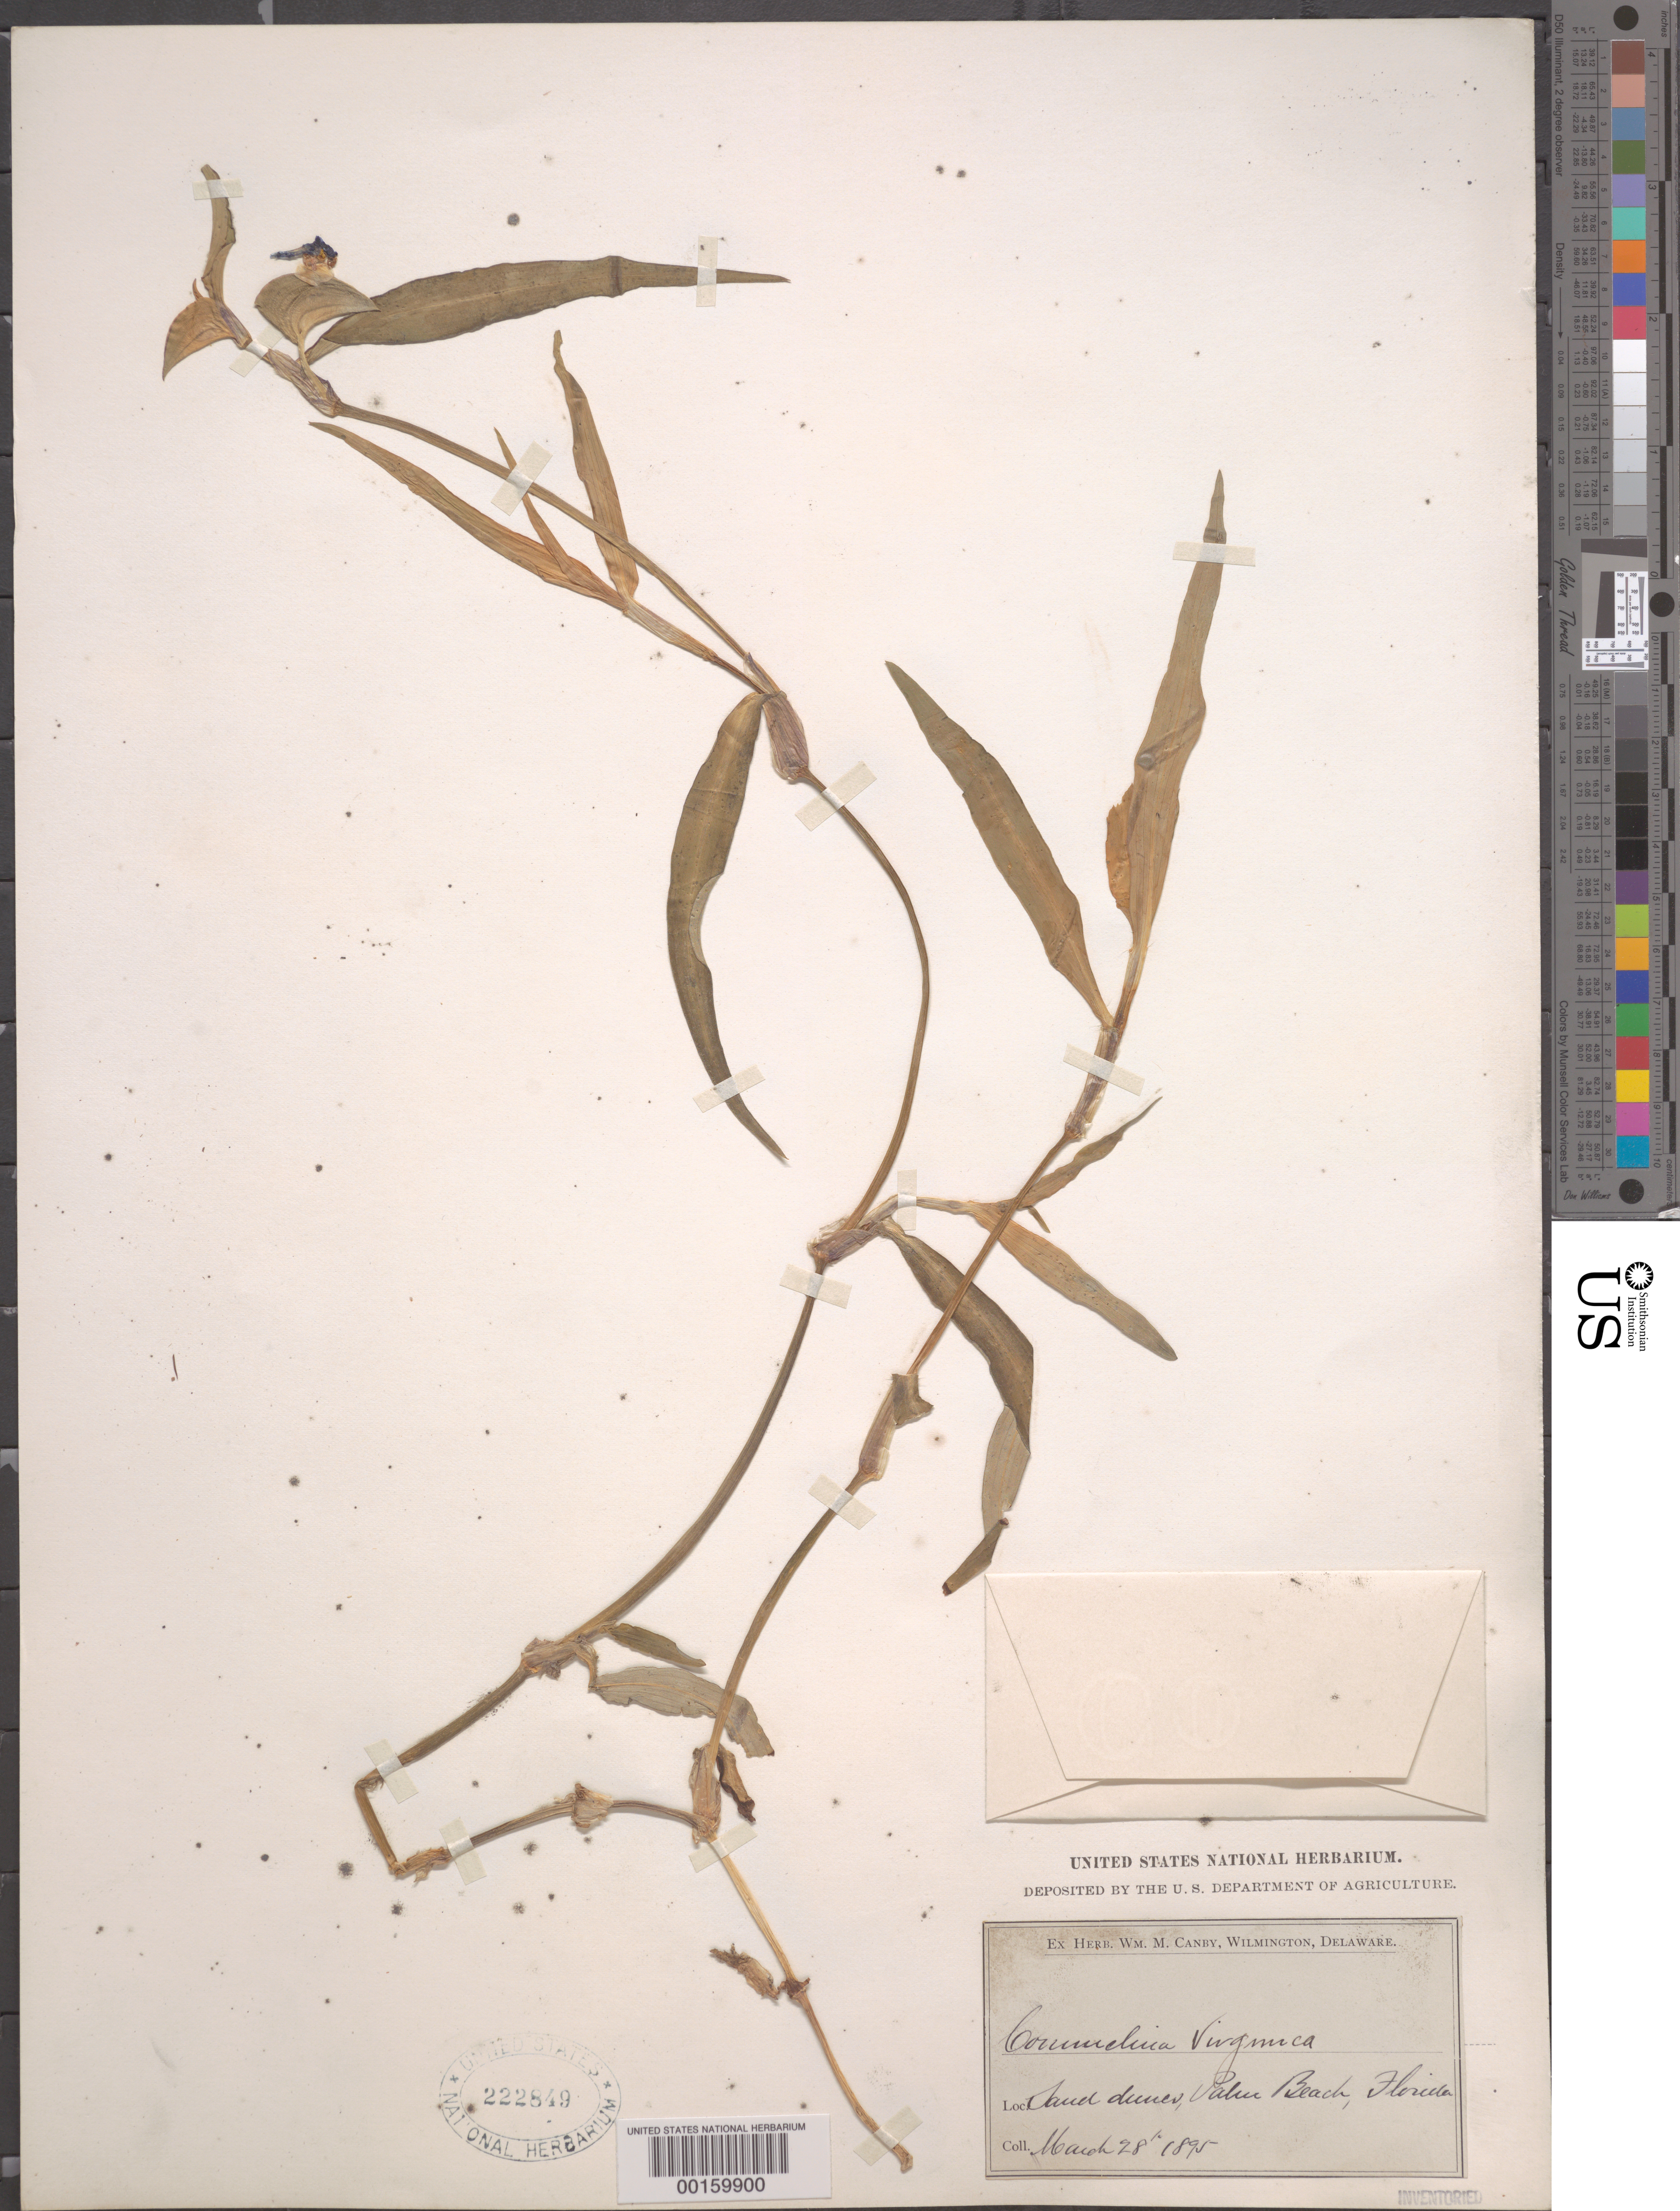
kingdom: Plantae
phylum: Tracheophyta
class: Liliopsida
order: Commelinales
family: Commelinaceae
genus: Commelina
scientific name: Commelina erecta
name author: L.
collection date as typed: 28 Mar 1895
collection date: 1895-03-28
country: United States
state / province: Florida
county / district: Palm Beach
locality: Palm beach; sand dunes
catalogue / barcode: US 222849